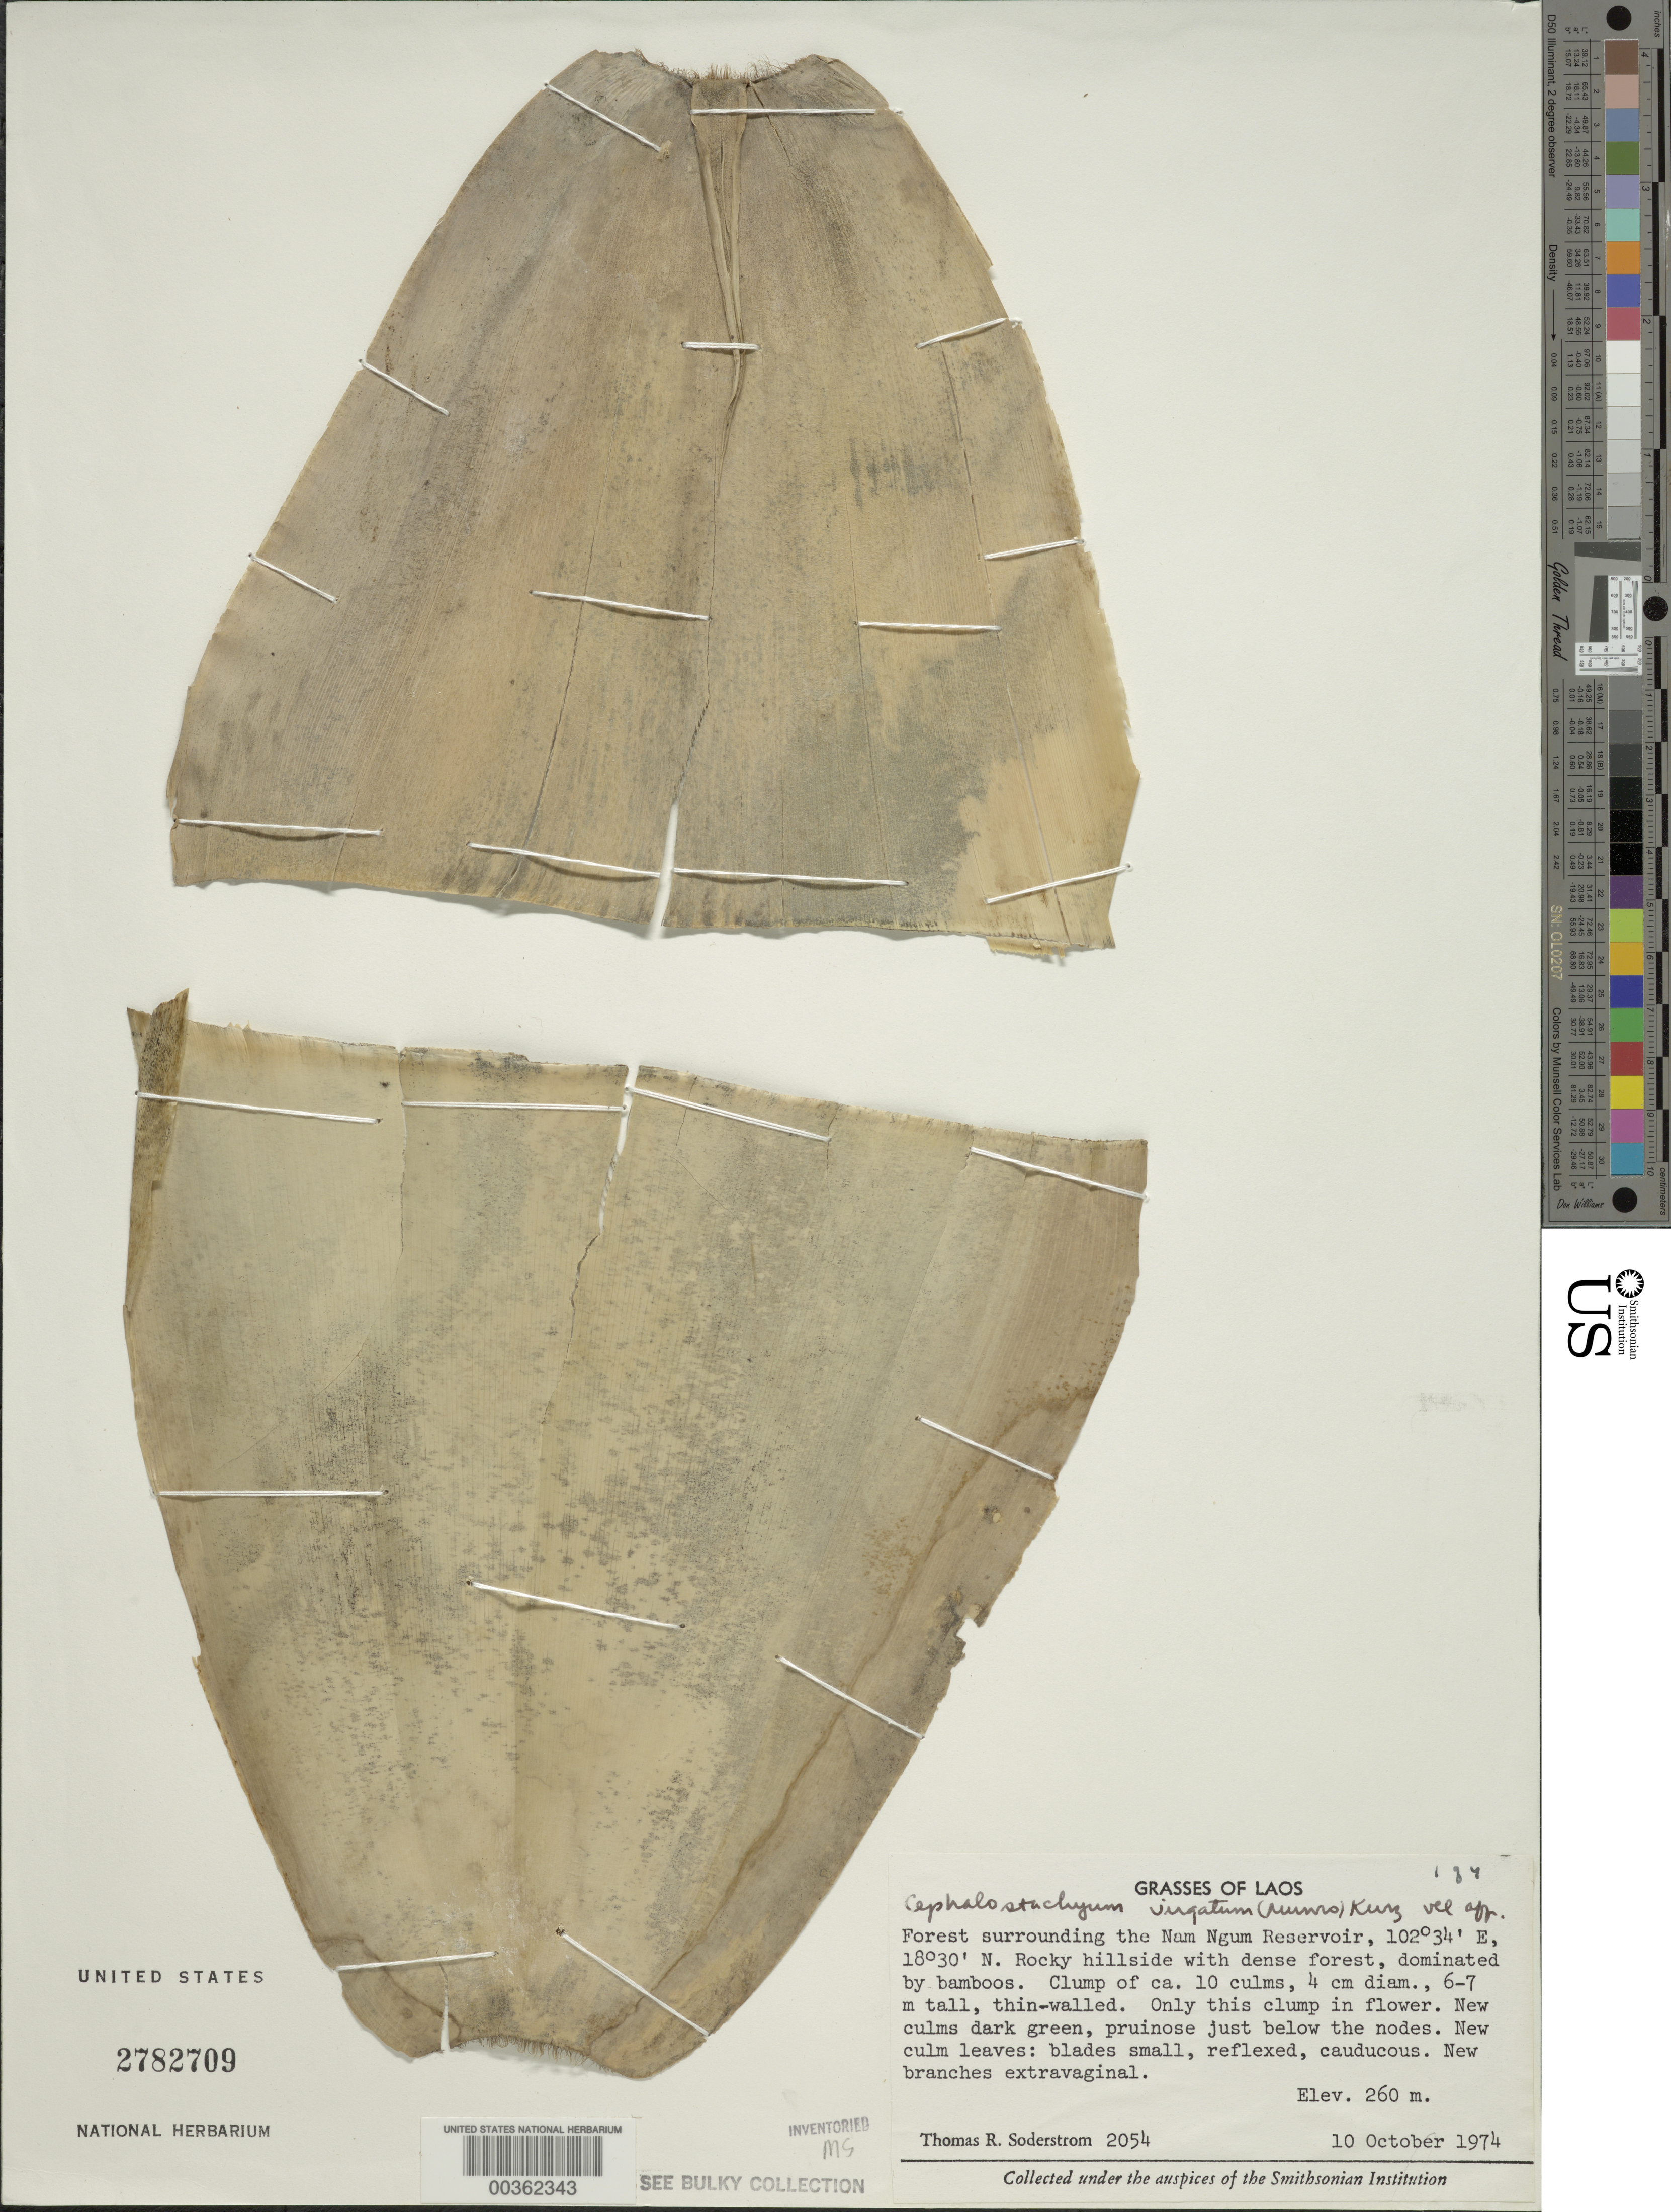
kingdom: Plantae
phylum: Tracheophyta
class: Liliopsida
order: Poales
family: Poaceae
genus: Cephalostachyum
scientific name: Cephalostachyum virgatum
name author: (Munro) Kurz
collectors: T. R. Soderstrom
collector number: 2054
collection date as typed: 10 Oct 1974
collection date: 1974-10-10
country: Laos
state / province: Viangchan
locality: Nam Ngum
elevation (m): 260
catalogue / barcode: US 2782709